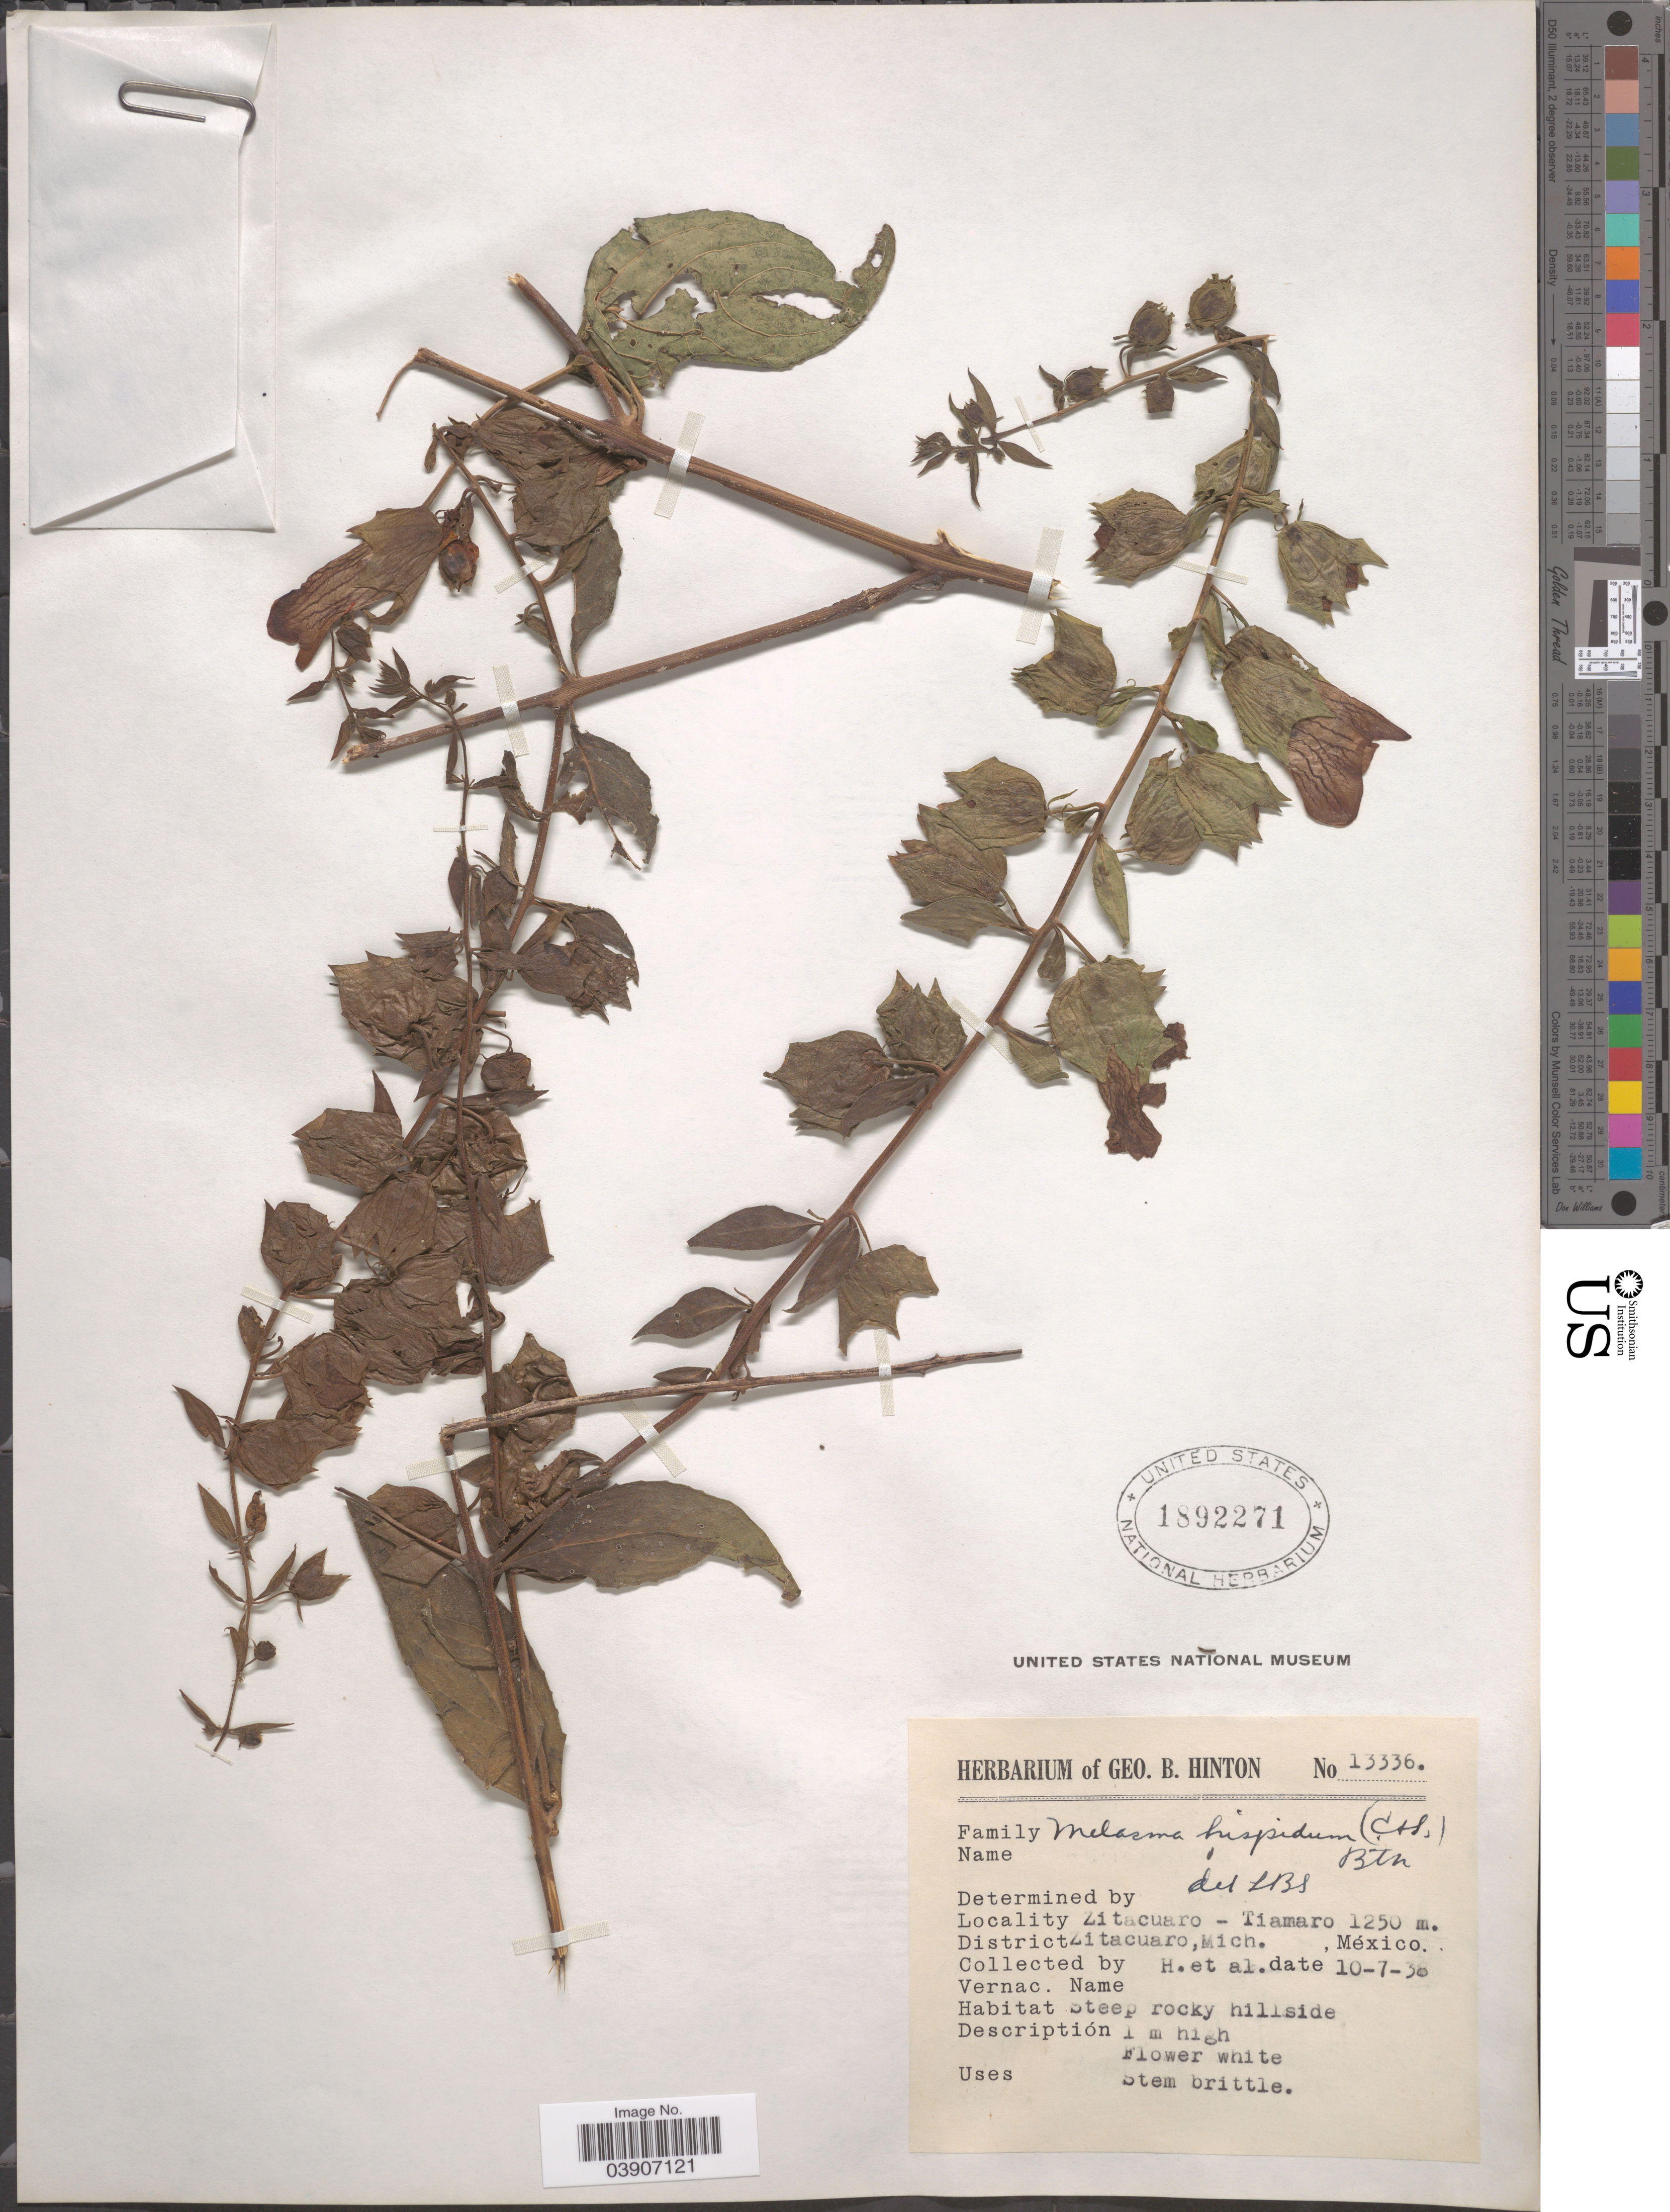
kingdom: Plantae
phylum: Tracheophyta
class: Magnoliopsida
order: Lamiales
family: Orobanchaceae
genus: Melasma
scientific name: Melasma hispidum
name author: (Schltdl. & Cham.) Benth.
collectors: G. B. Hinton & et al.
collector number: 13336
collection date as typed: Transcribed d/m/y: 10/7/38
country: Mexico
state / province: Michoacán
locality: Zitacuaro - Tiamaro. District Zitacuaro.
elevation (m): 1250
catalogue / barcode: US 1892271